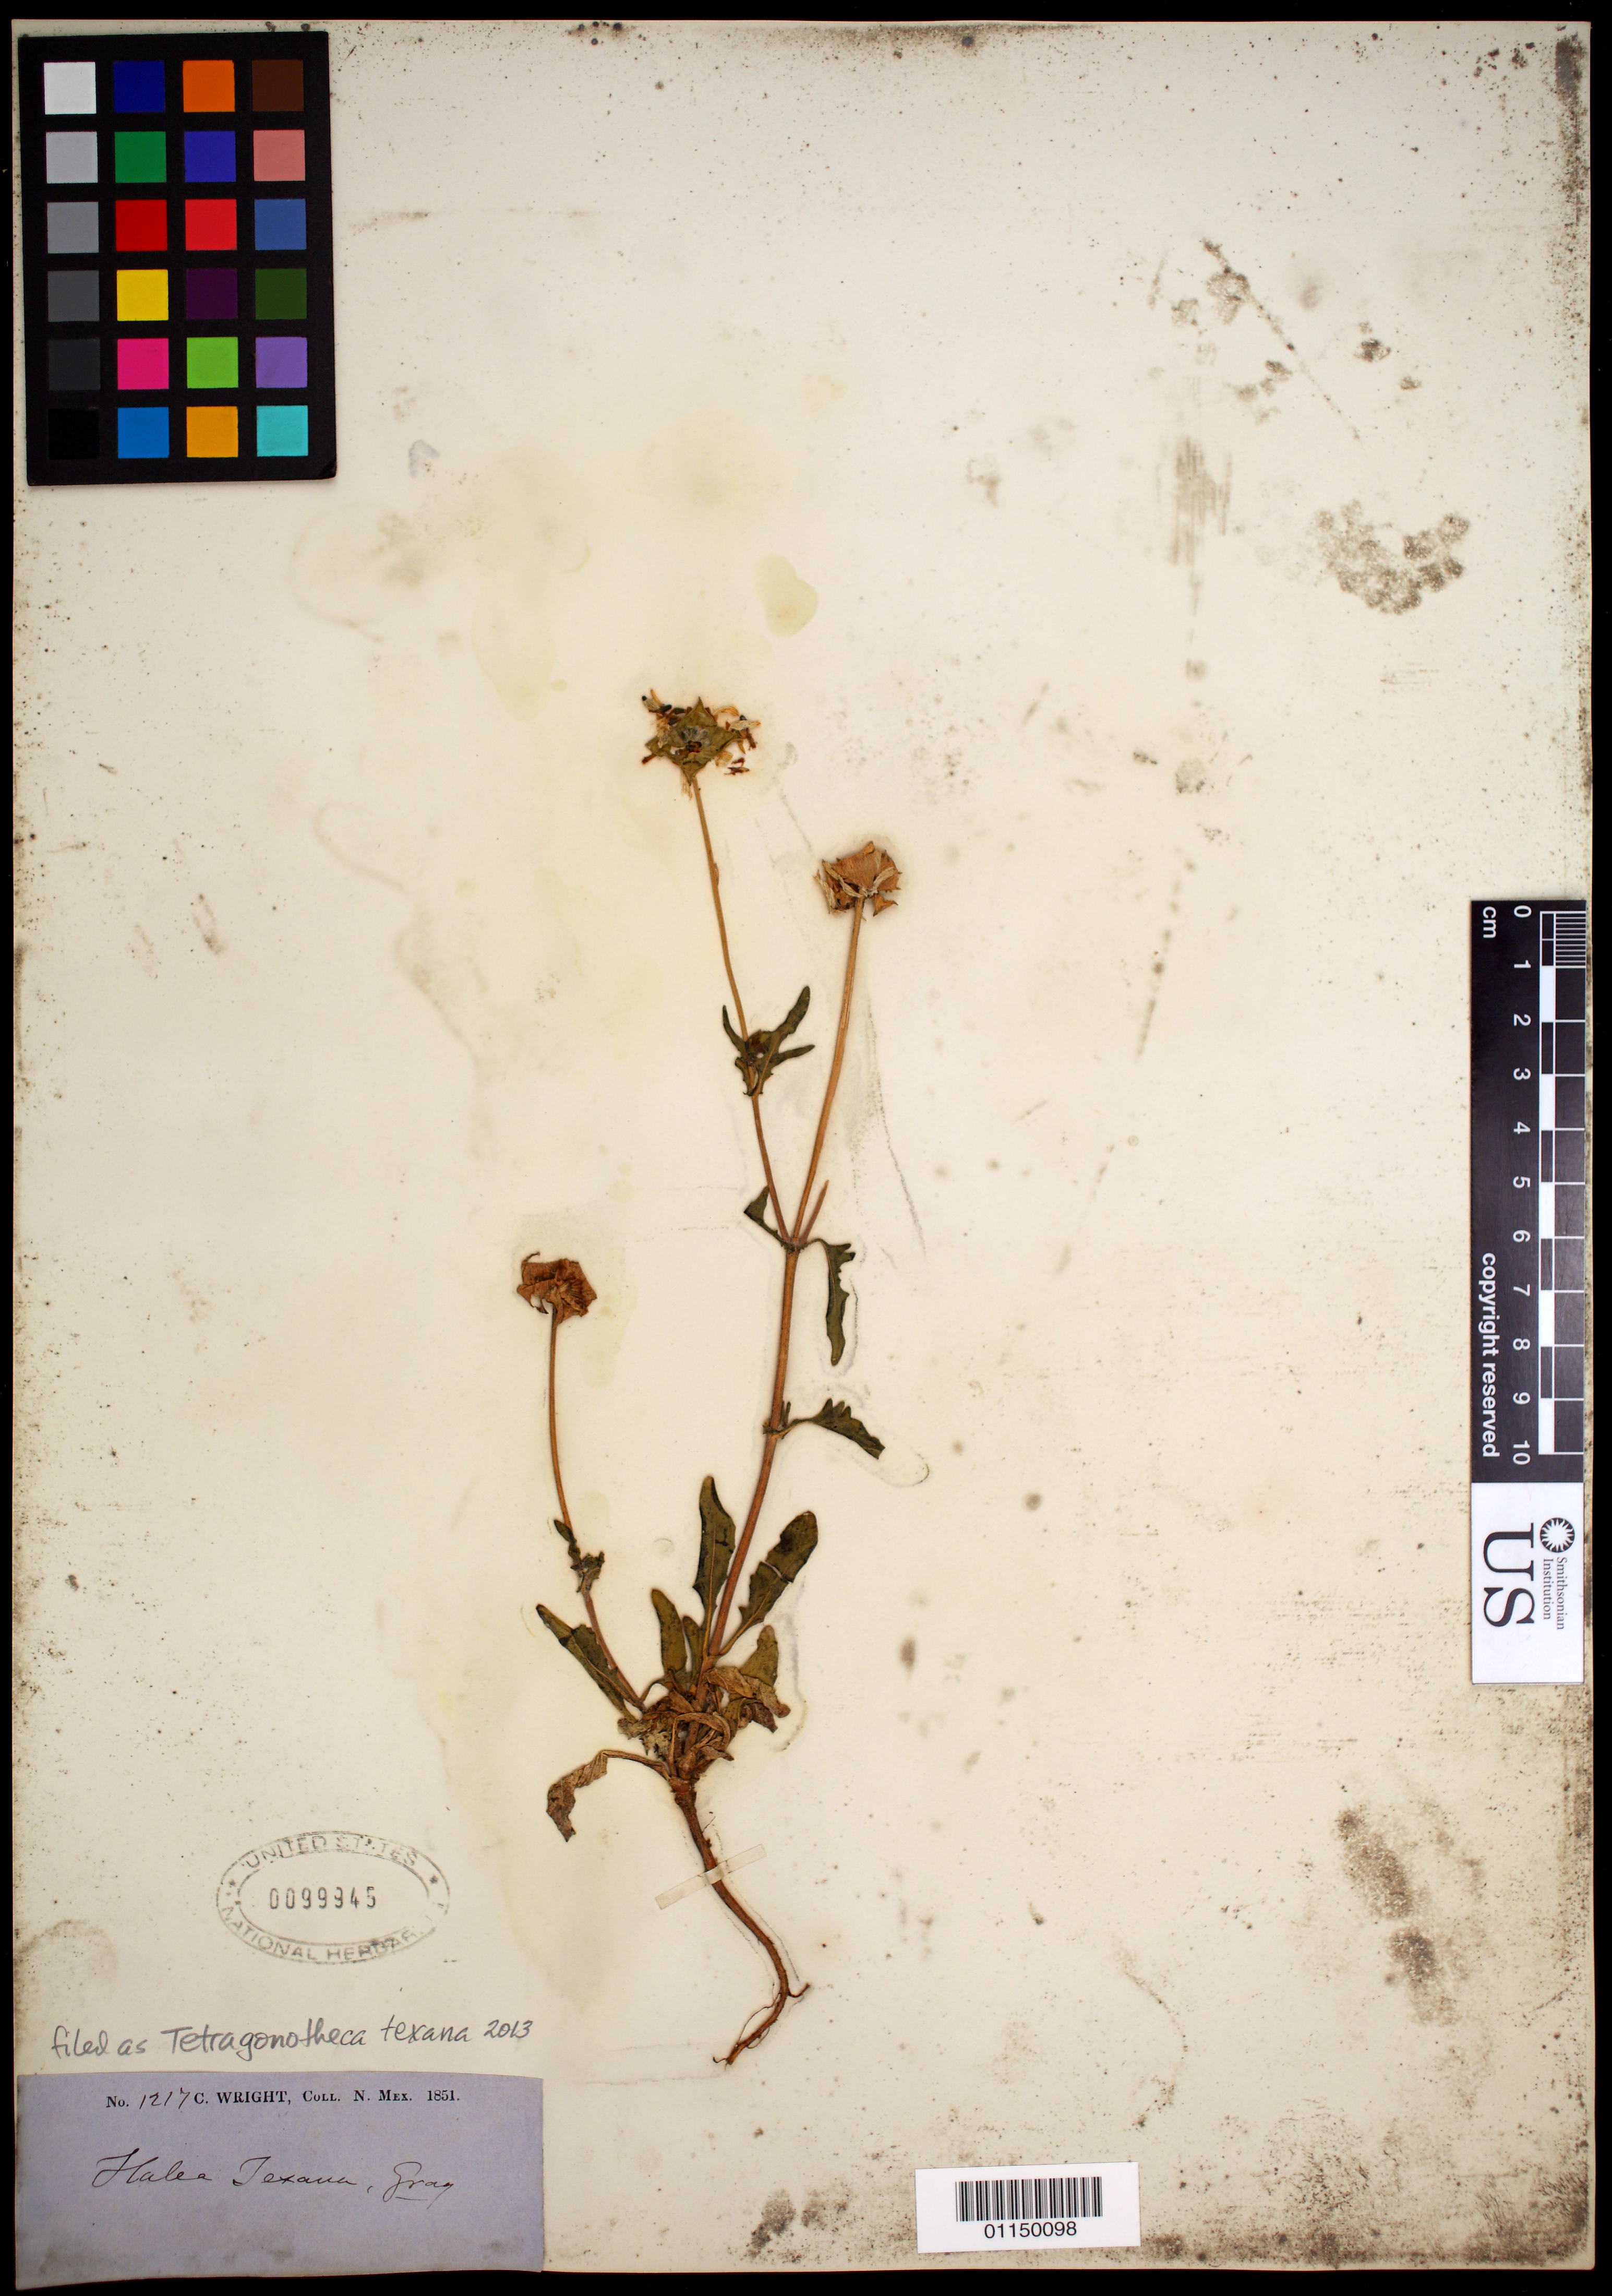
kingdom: Plantae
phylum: Tracheophyta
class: Magnoliopsida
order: Asterales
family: Asteraceae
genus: Tetragonotheca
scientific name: Tetragonotheca texana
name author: A. Gray & Engelm.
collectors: C. Wright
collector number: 1217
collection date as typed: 1851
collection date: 1851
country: United States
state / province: New Mexico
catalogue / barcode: US 99945